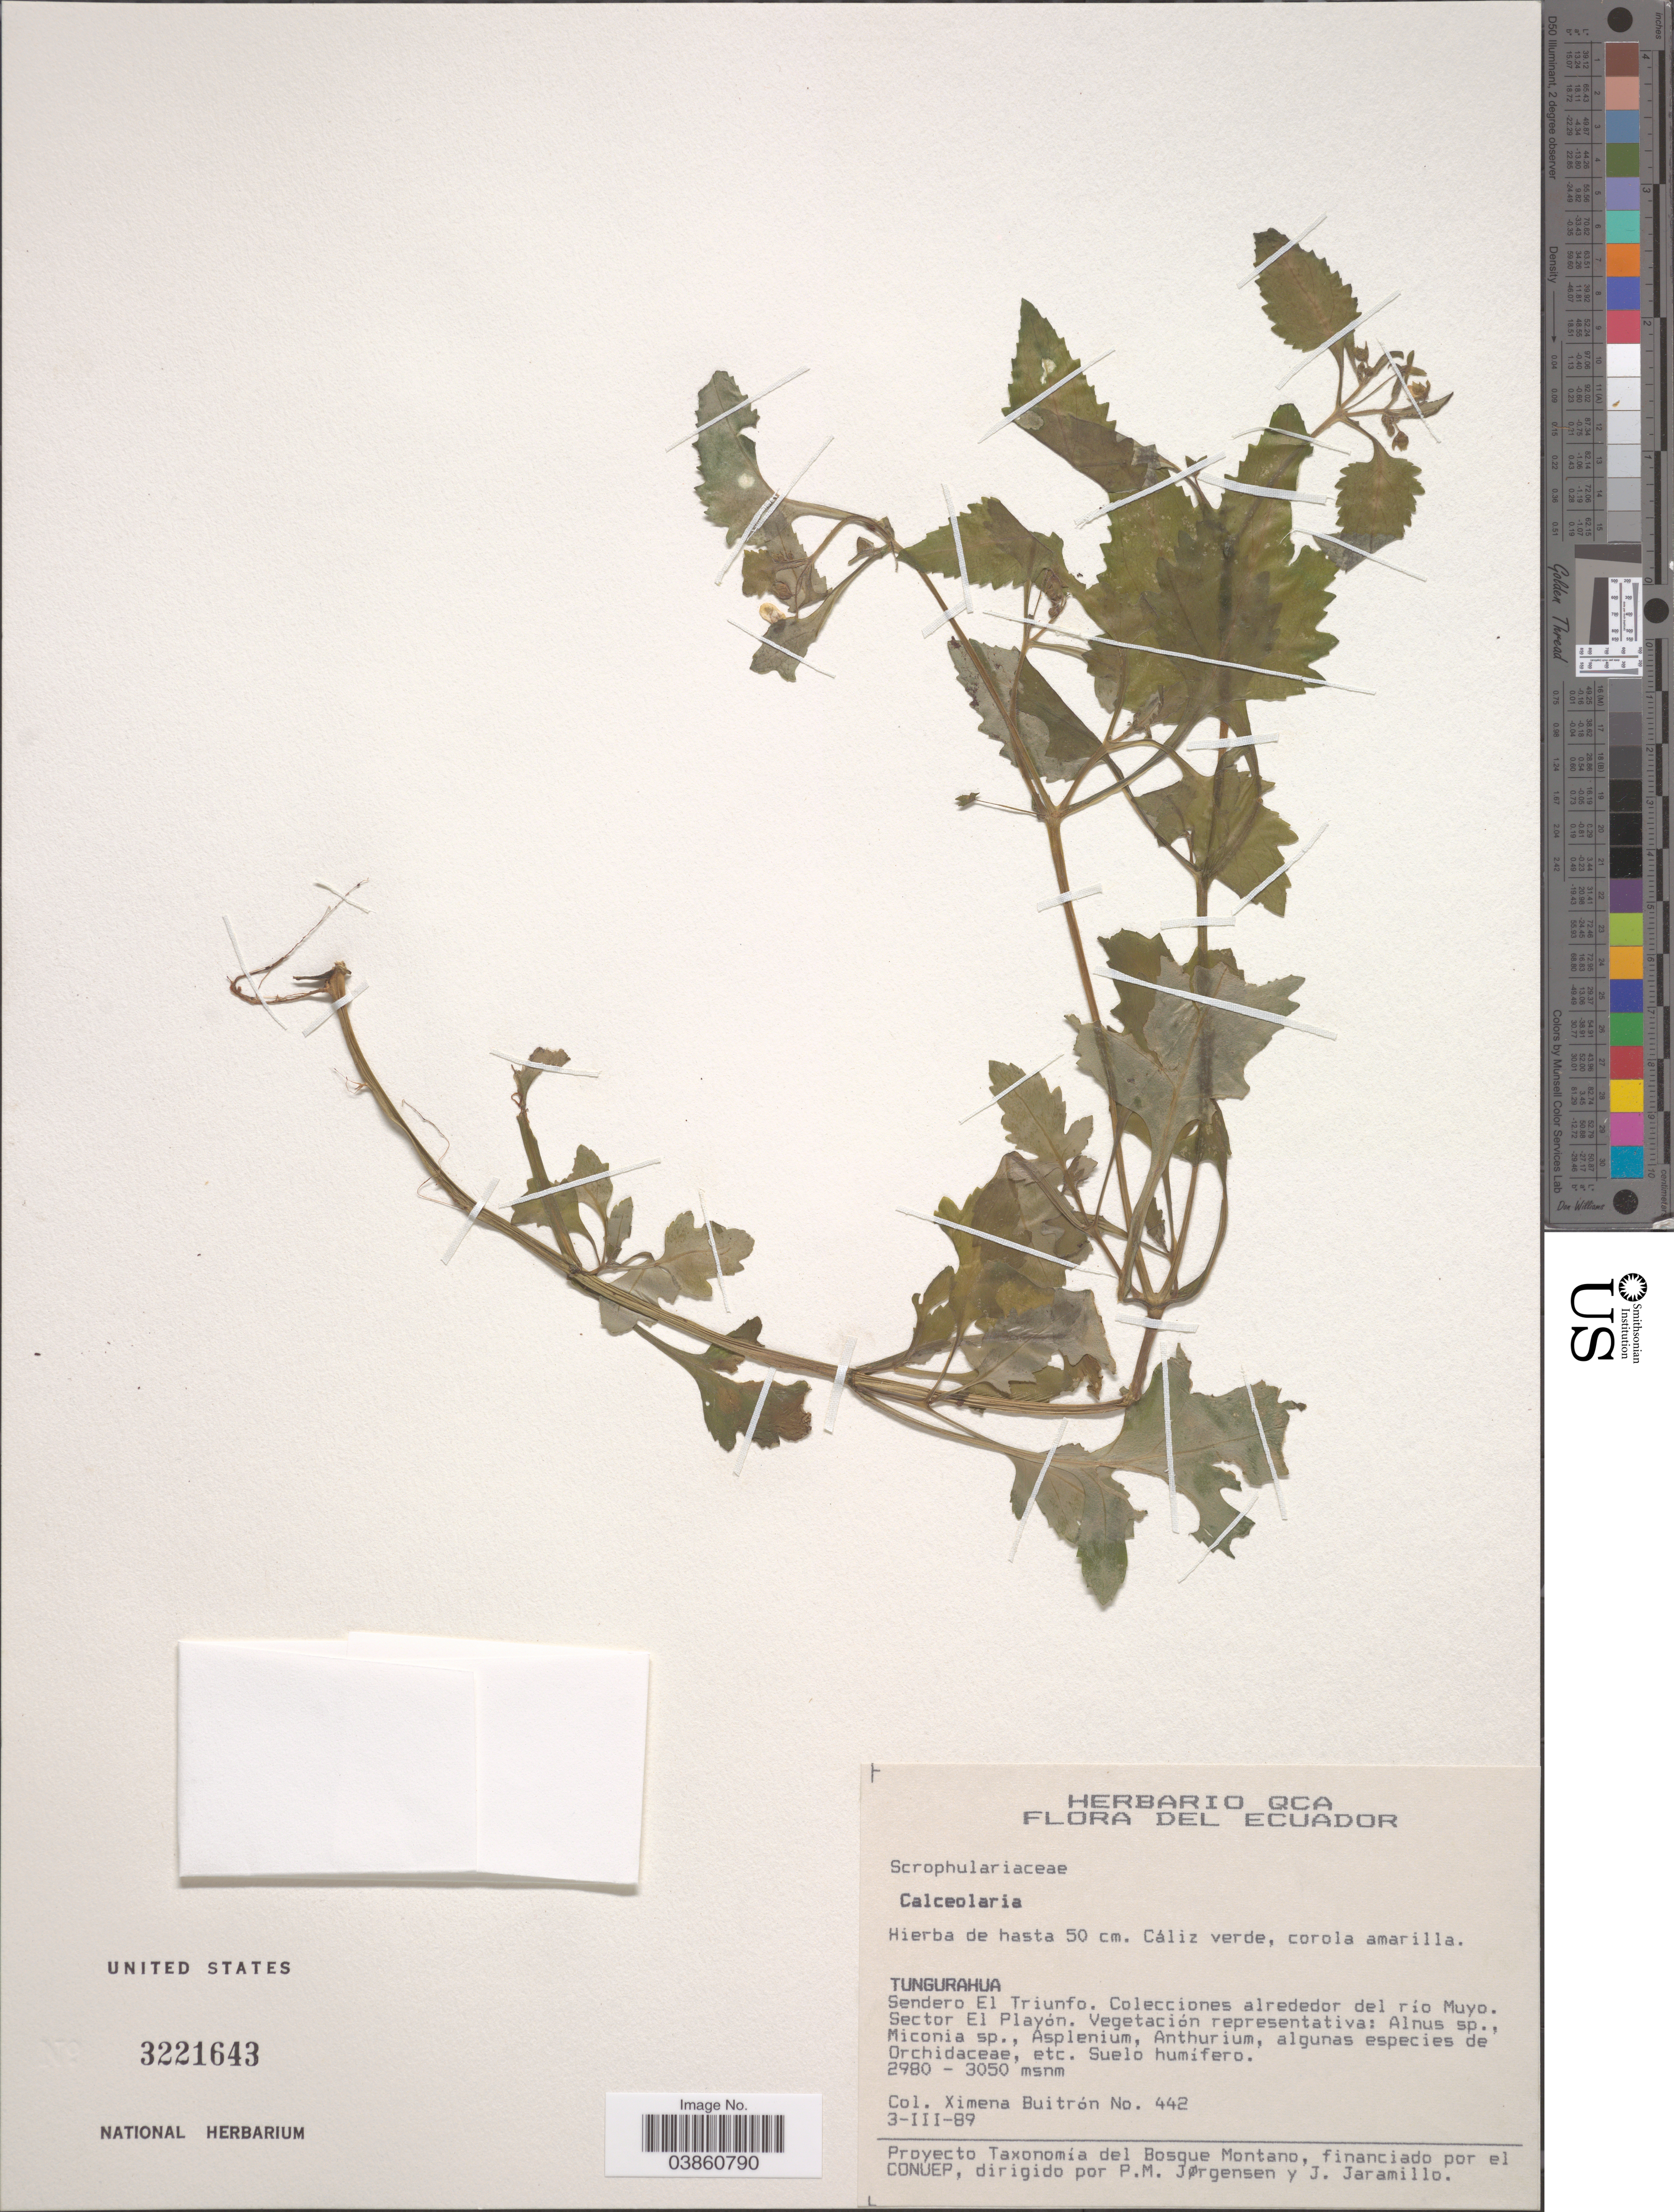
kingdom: Plantae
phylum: Tracheophyta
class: Magnoliopsida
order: Lamiales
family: Calceolariaceae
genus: Calceolaria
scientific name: Calceolaria sp.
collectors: X. Buitrón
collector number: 442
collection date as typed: Transcribed d/m/y: 3/3/89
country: Ecuador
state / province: Tungurahua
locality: Sendero El Triunfo. Alrededor del río Muyo. Sector El Playón.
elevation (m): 2980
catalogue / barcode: US 3221643